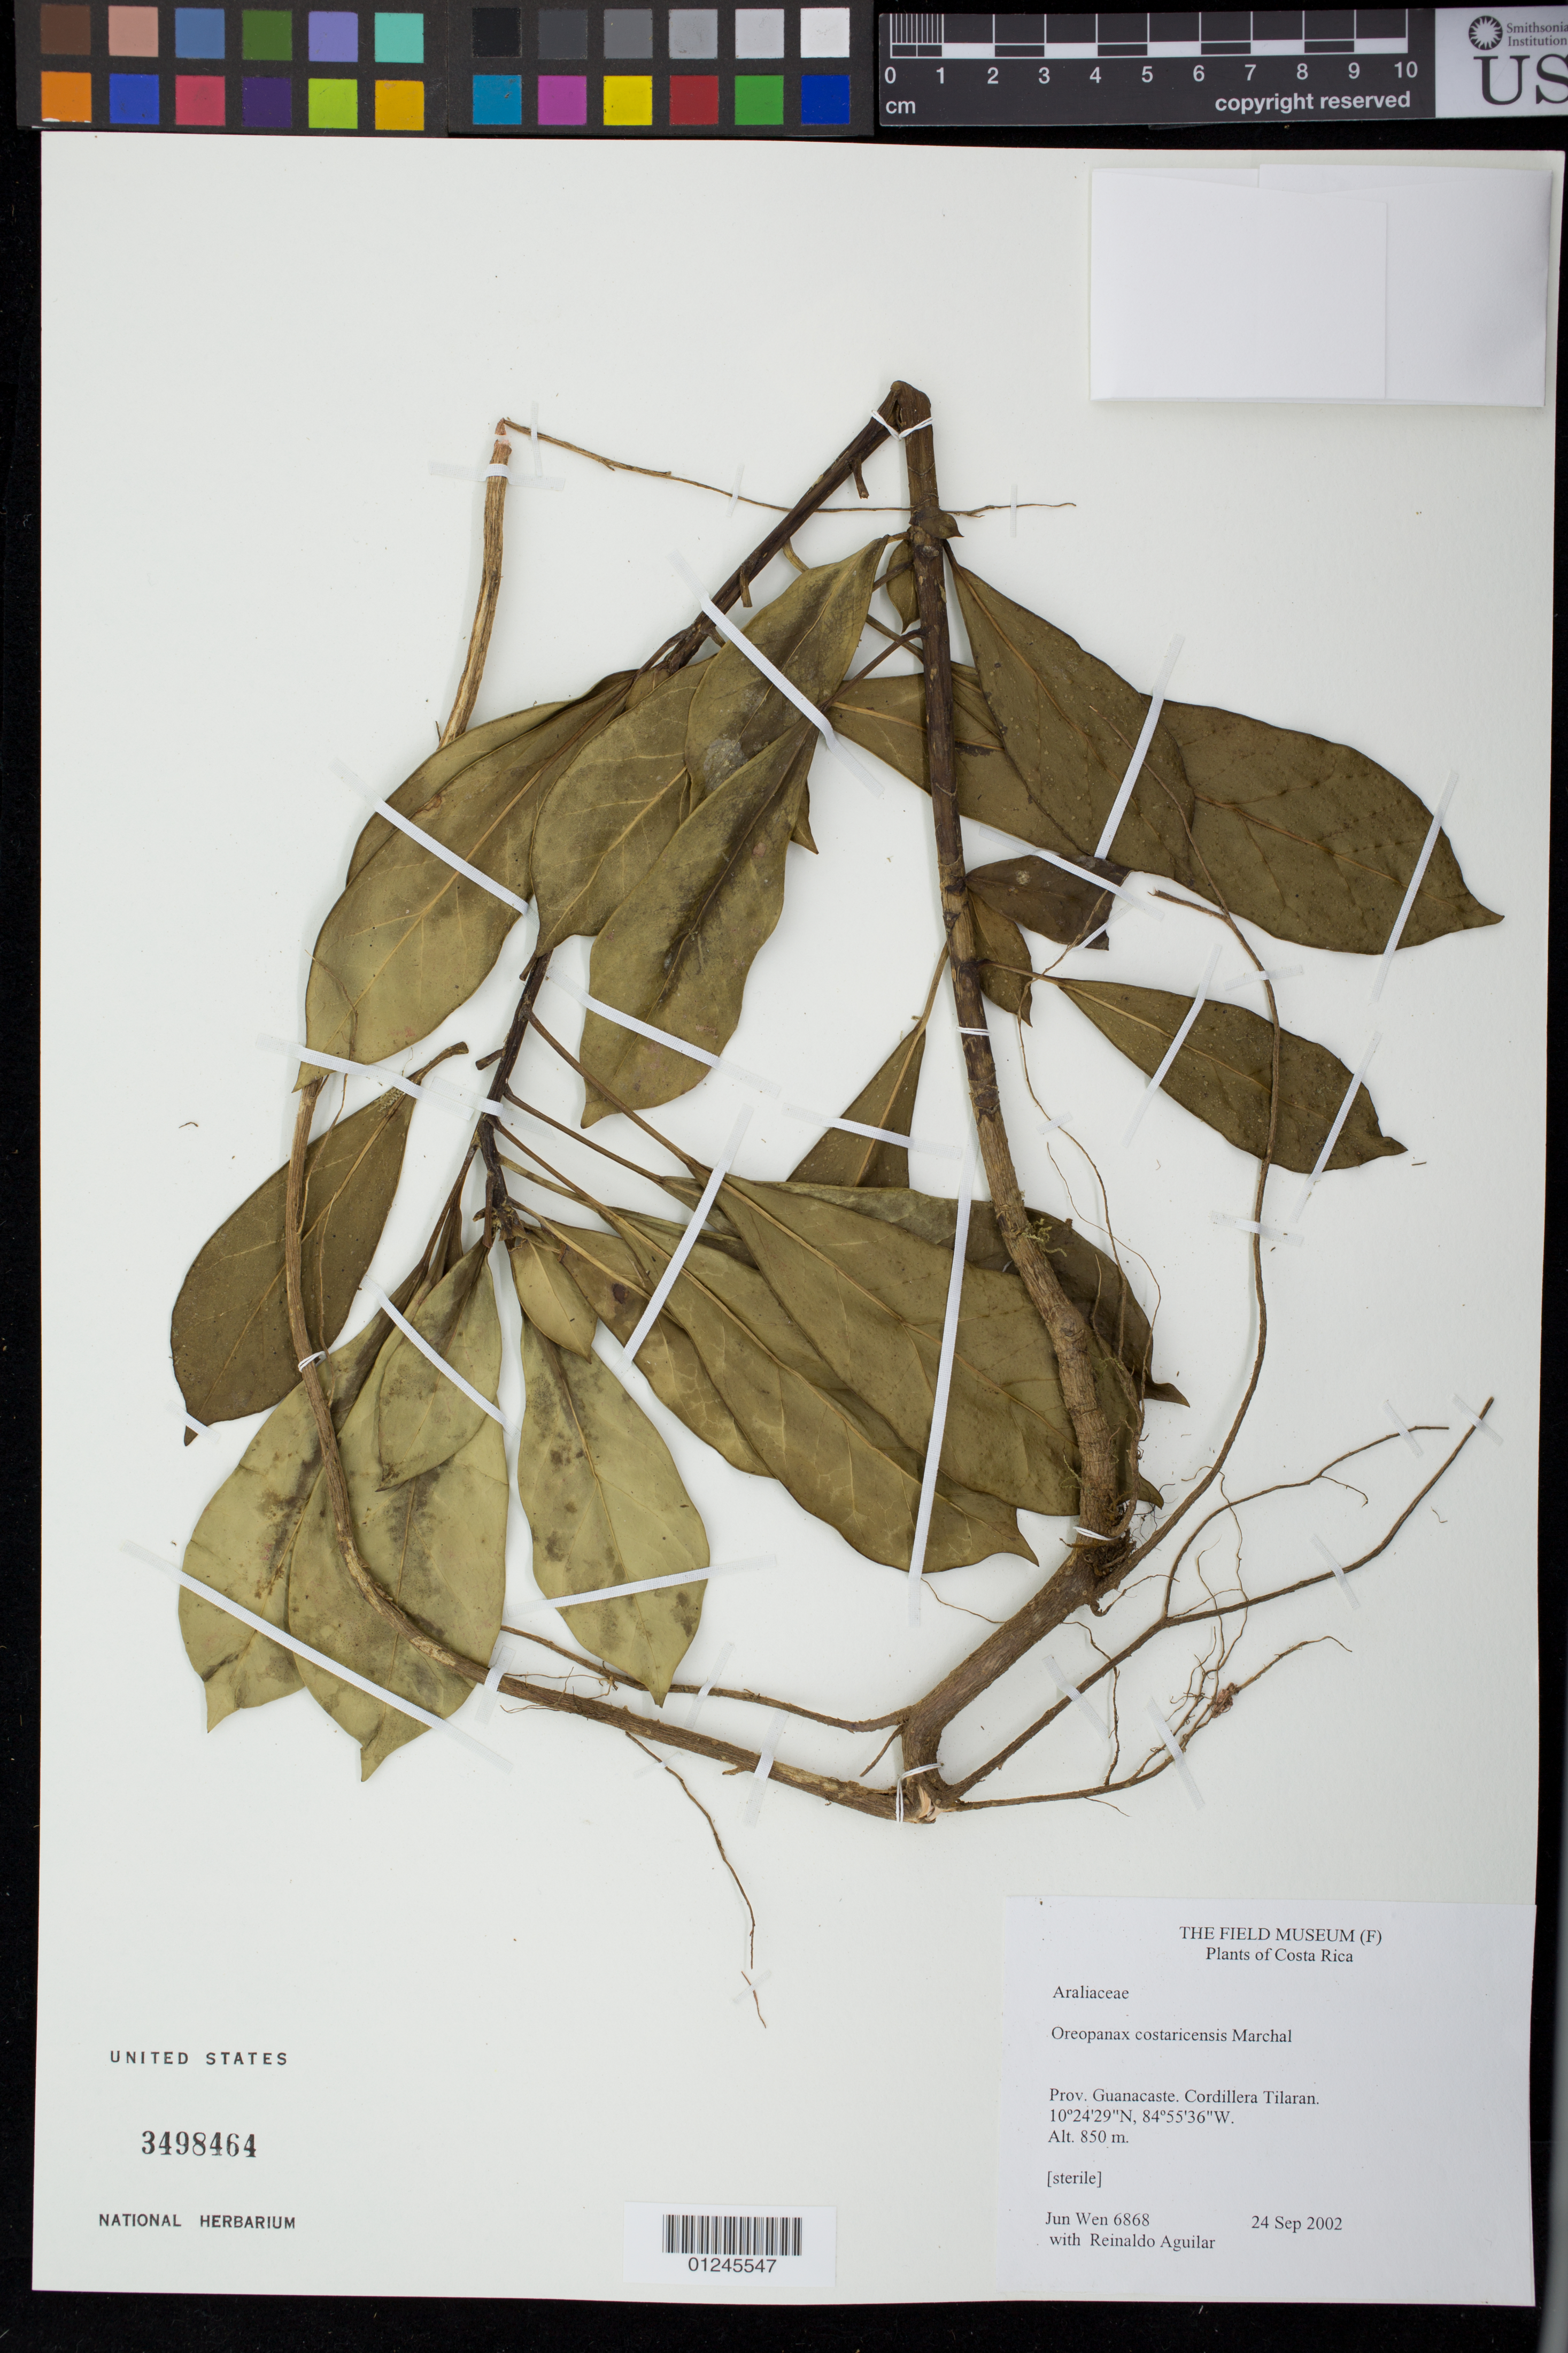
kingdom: Plantae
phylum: Tracheophyta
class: Magnoliopsida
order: Apiales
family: Araliaceae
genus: Oreopanax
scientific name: Oreopanax costaricensis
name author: Marchal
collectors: J. Wen & R. Aguilar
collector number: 6868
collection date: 2002-09-24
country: Costa Rica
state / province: Guanacaste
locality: Cordillera Tilaran.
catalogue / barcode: US 3498464